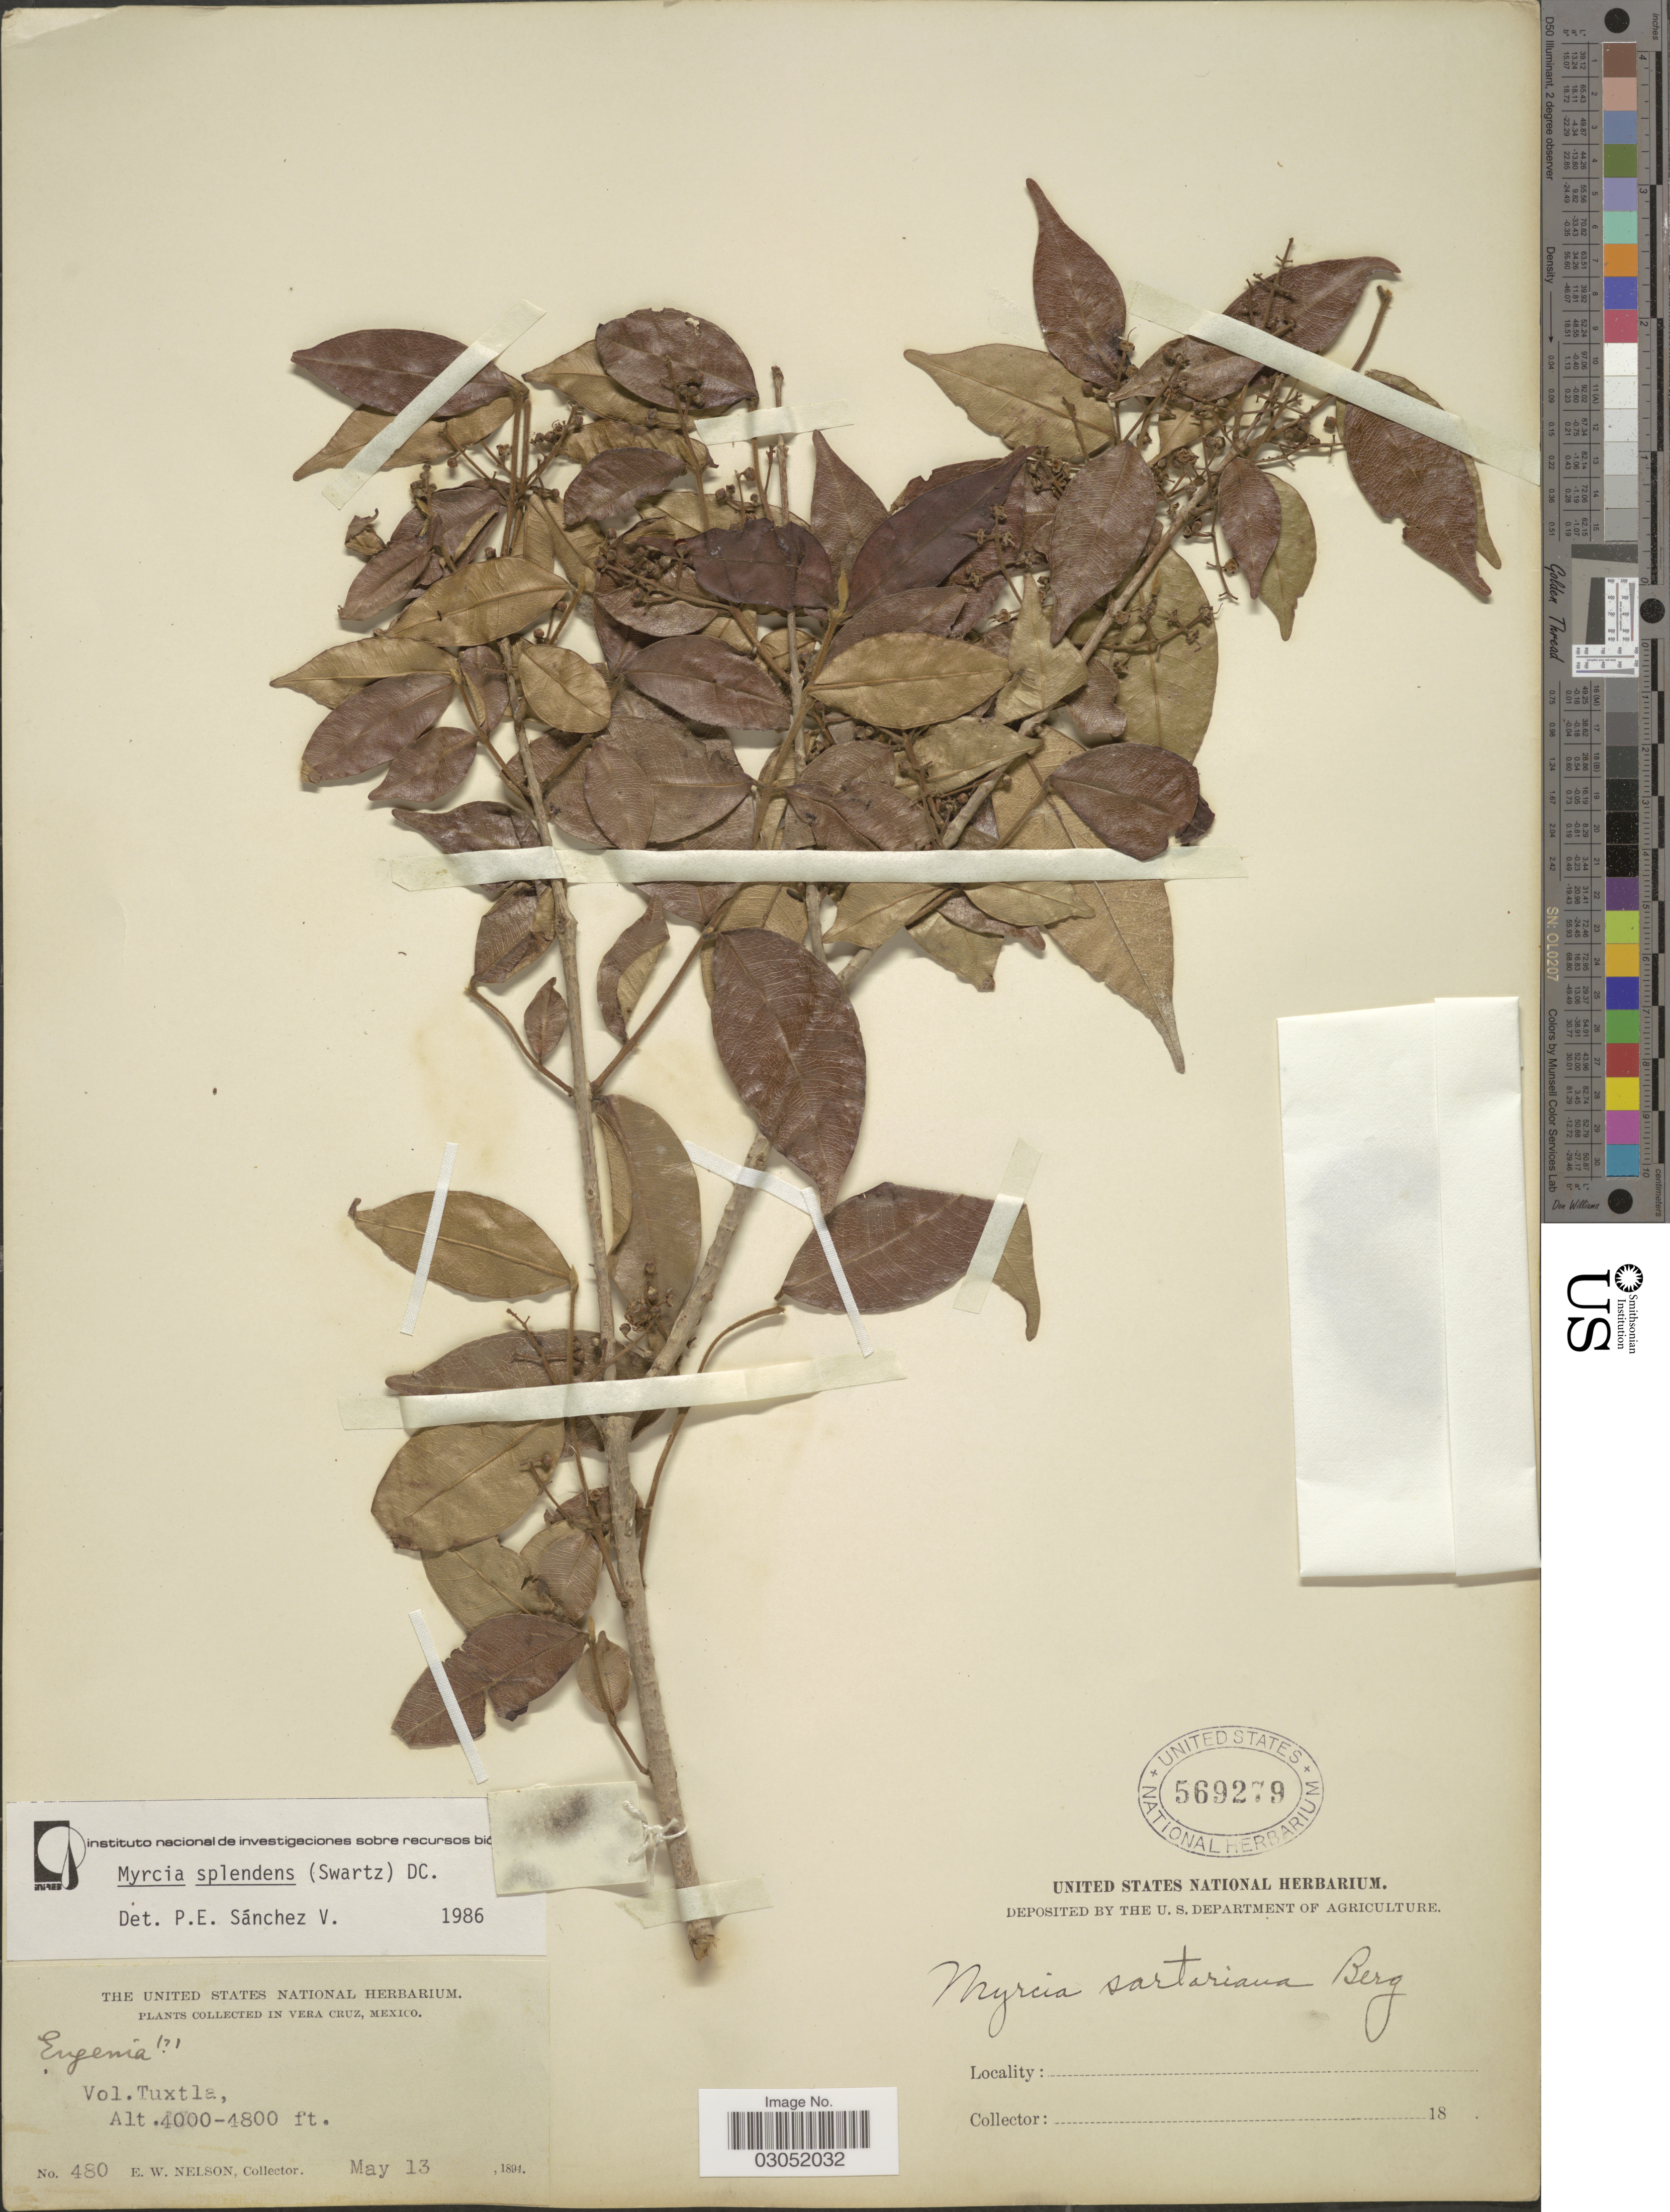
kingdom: Plantae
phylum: Tracheophyta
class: Magnoliopsida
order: Myrtales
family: Myrtaceae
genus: Myrcia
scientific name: Myrcia splendens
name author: (Sw.) DC.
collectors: E. W. Nelson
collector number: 480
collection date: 1894-05-13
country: Mexico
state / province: Veracruz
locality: Vera Cruz. Vol. Tuxtla.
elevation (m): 1219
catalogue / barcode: US 569279